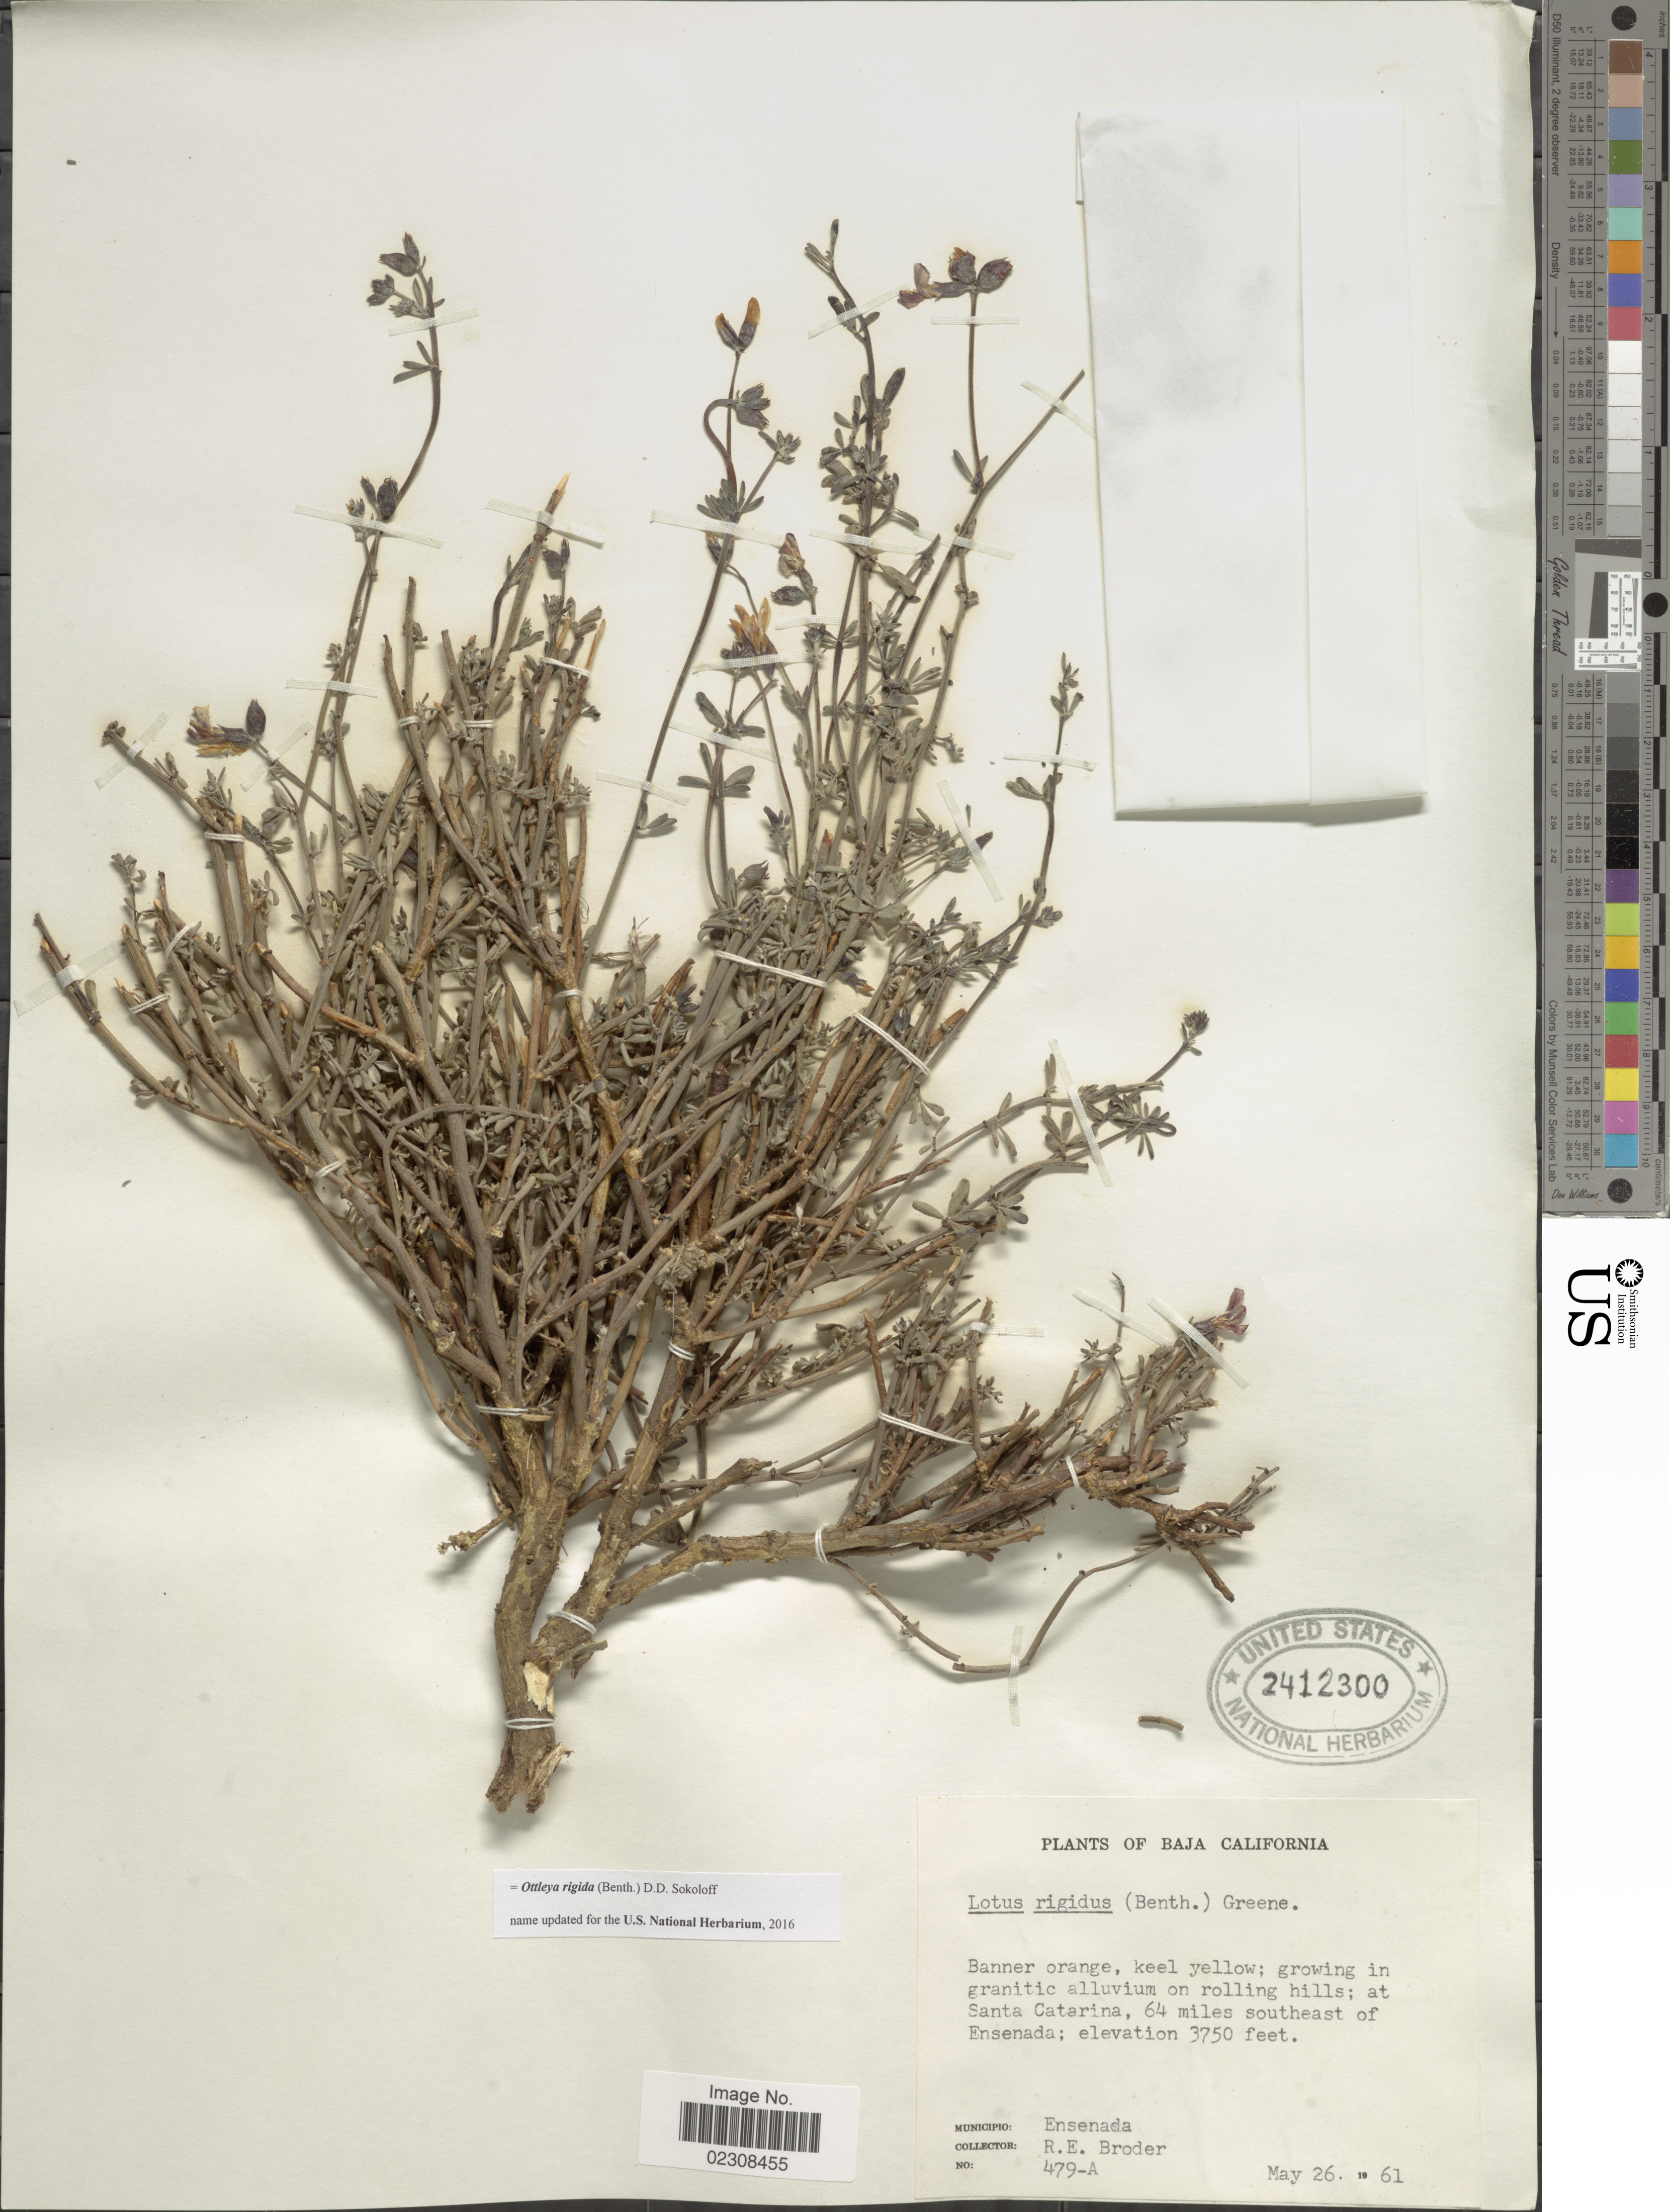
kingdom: Plantae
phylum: Tracheophyta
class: Magnoliopsida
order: Fabales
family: Fabaceae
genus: Ottleya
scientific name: Ottleya rigida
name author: (Benth.) D.D. Sokoloff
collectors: R. Border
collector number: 479-A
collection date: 1961-05-26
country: Mexico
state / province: Baja California Norte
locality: Growing in granitic alluvium on rolling hills; at Santa Catarina, 64 miles southeast of Ensenada, Municipio: Ensenada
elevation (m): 1143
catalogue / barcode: US 2412300